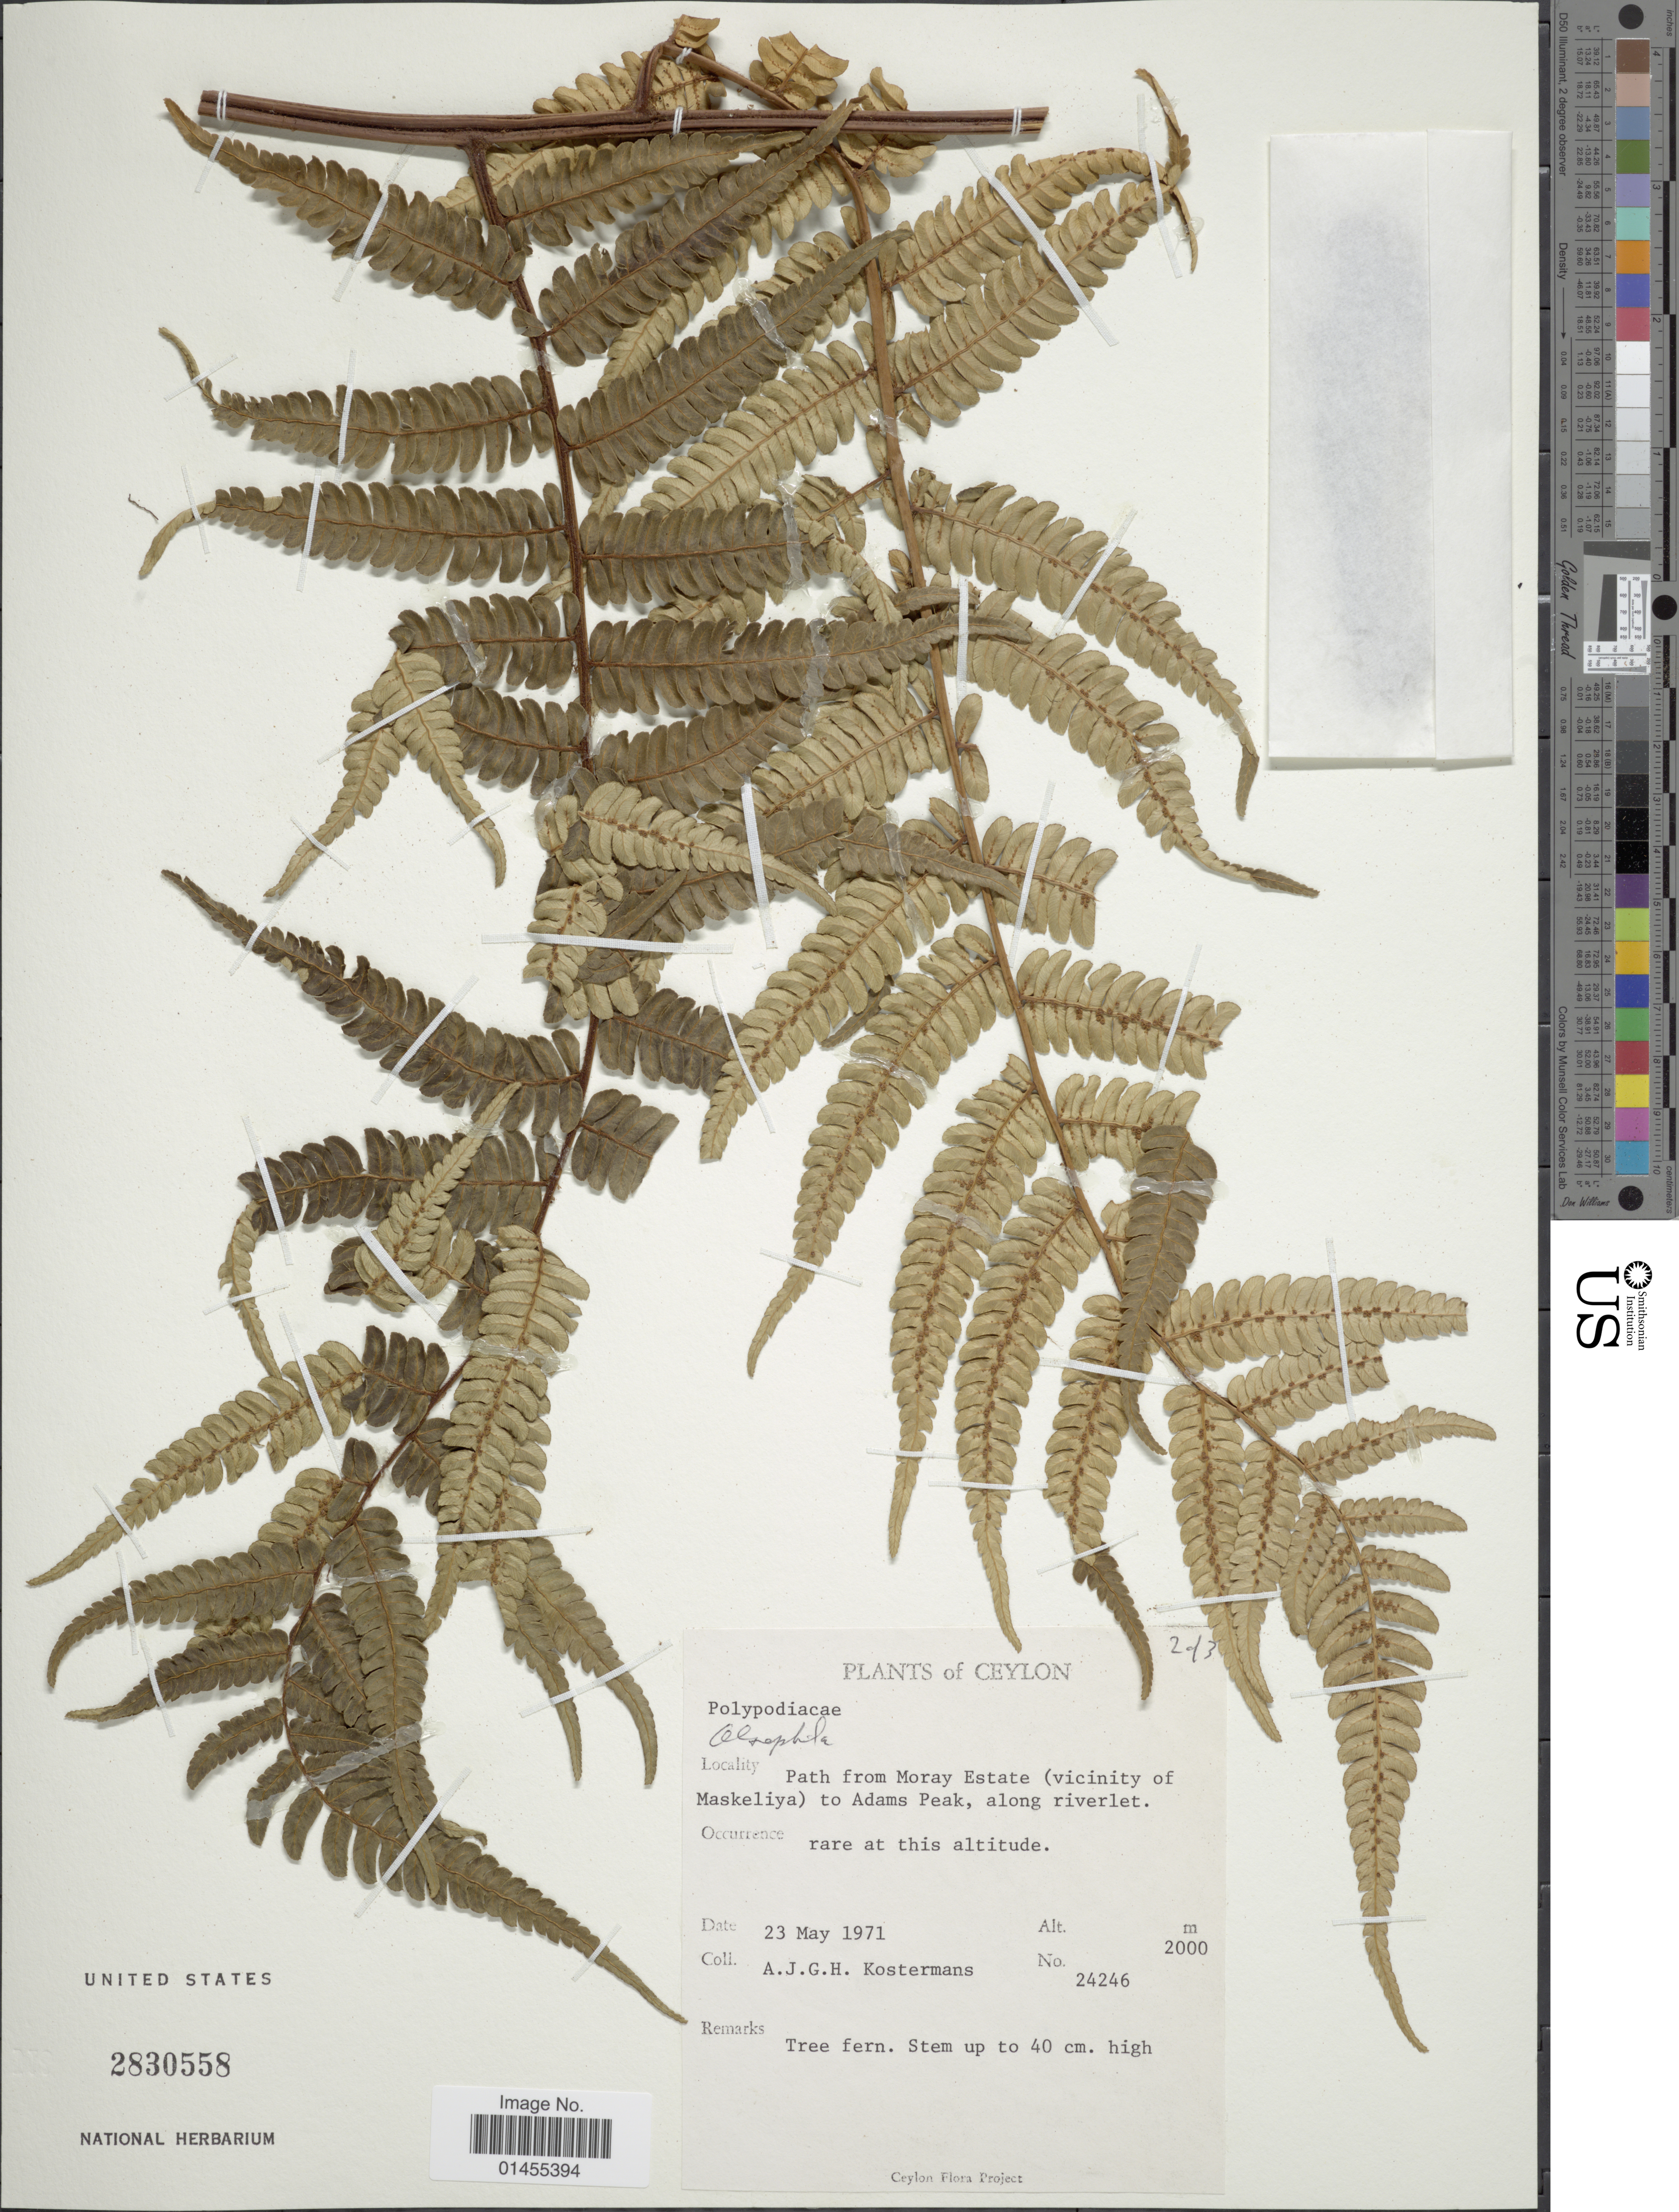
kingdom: Plantae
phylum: Tracheophyta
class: Polypodiopsida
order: Cyatheales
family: Cyatheaceae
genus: Alsophila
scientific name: Alsophila sp.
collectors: A. J. G. Kostermans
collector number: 24246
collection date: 1971-05-23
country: Sri Lanka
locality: Ceylon, Path from Moray Estate (vicinity of Maskeliya) to Adams Peak, along riverlet.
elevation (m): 2000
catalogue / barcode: US 2830558